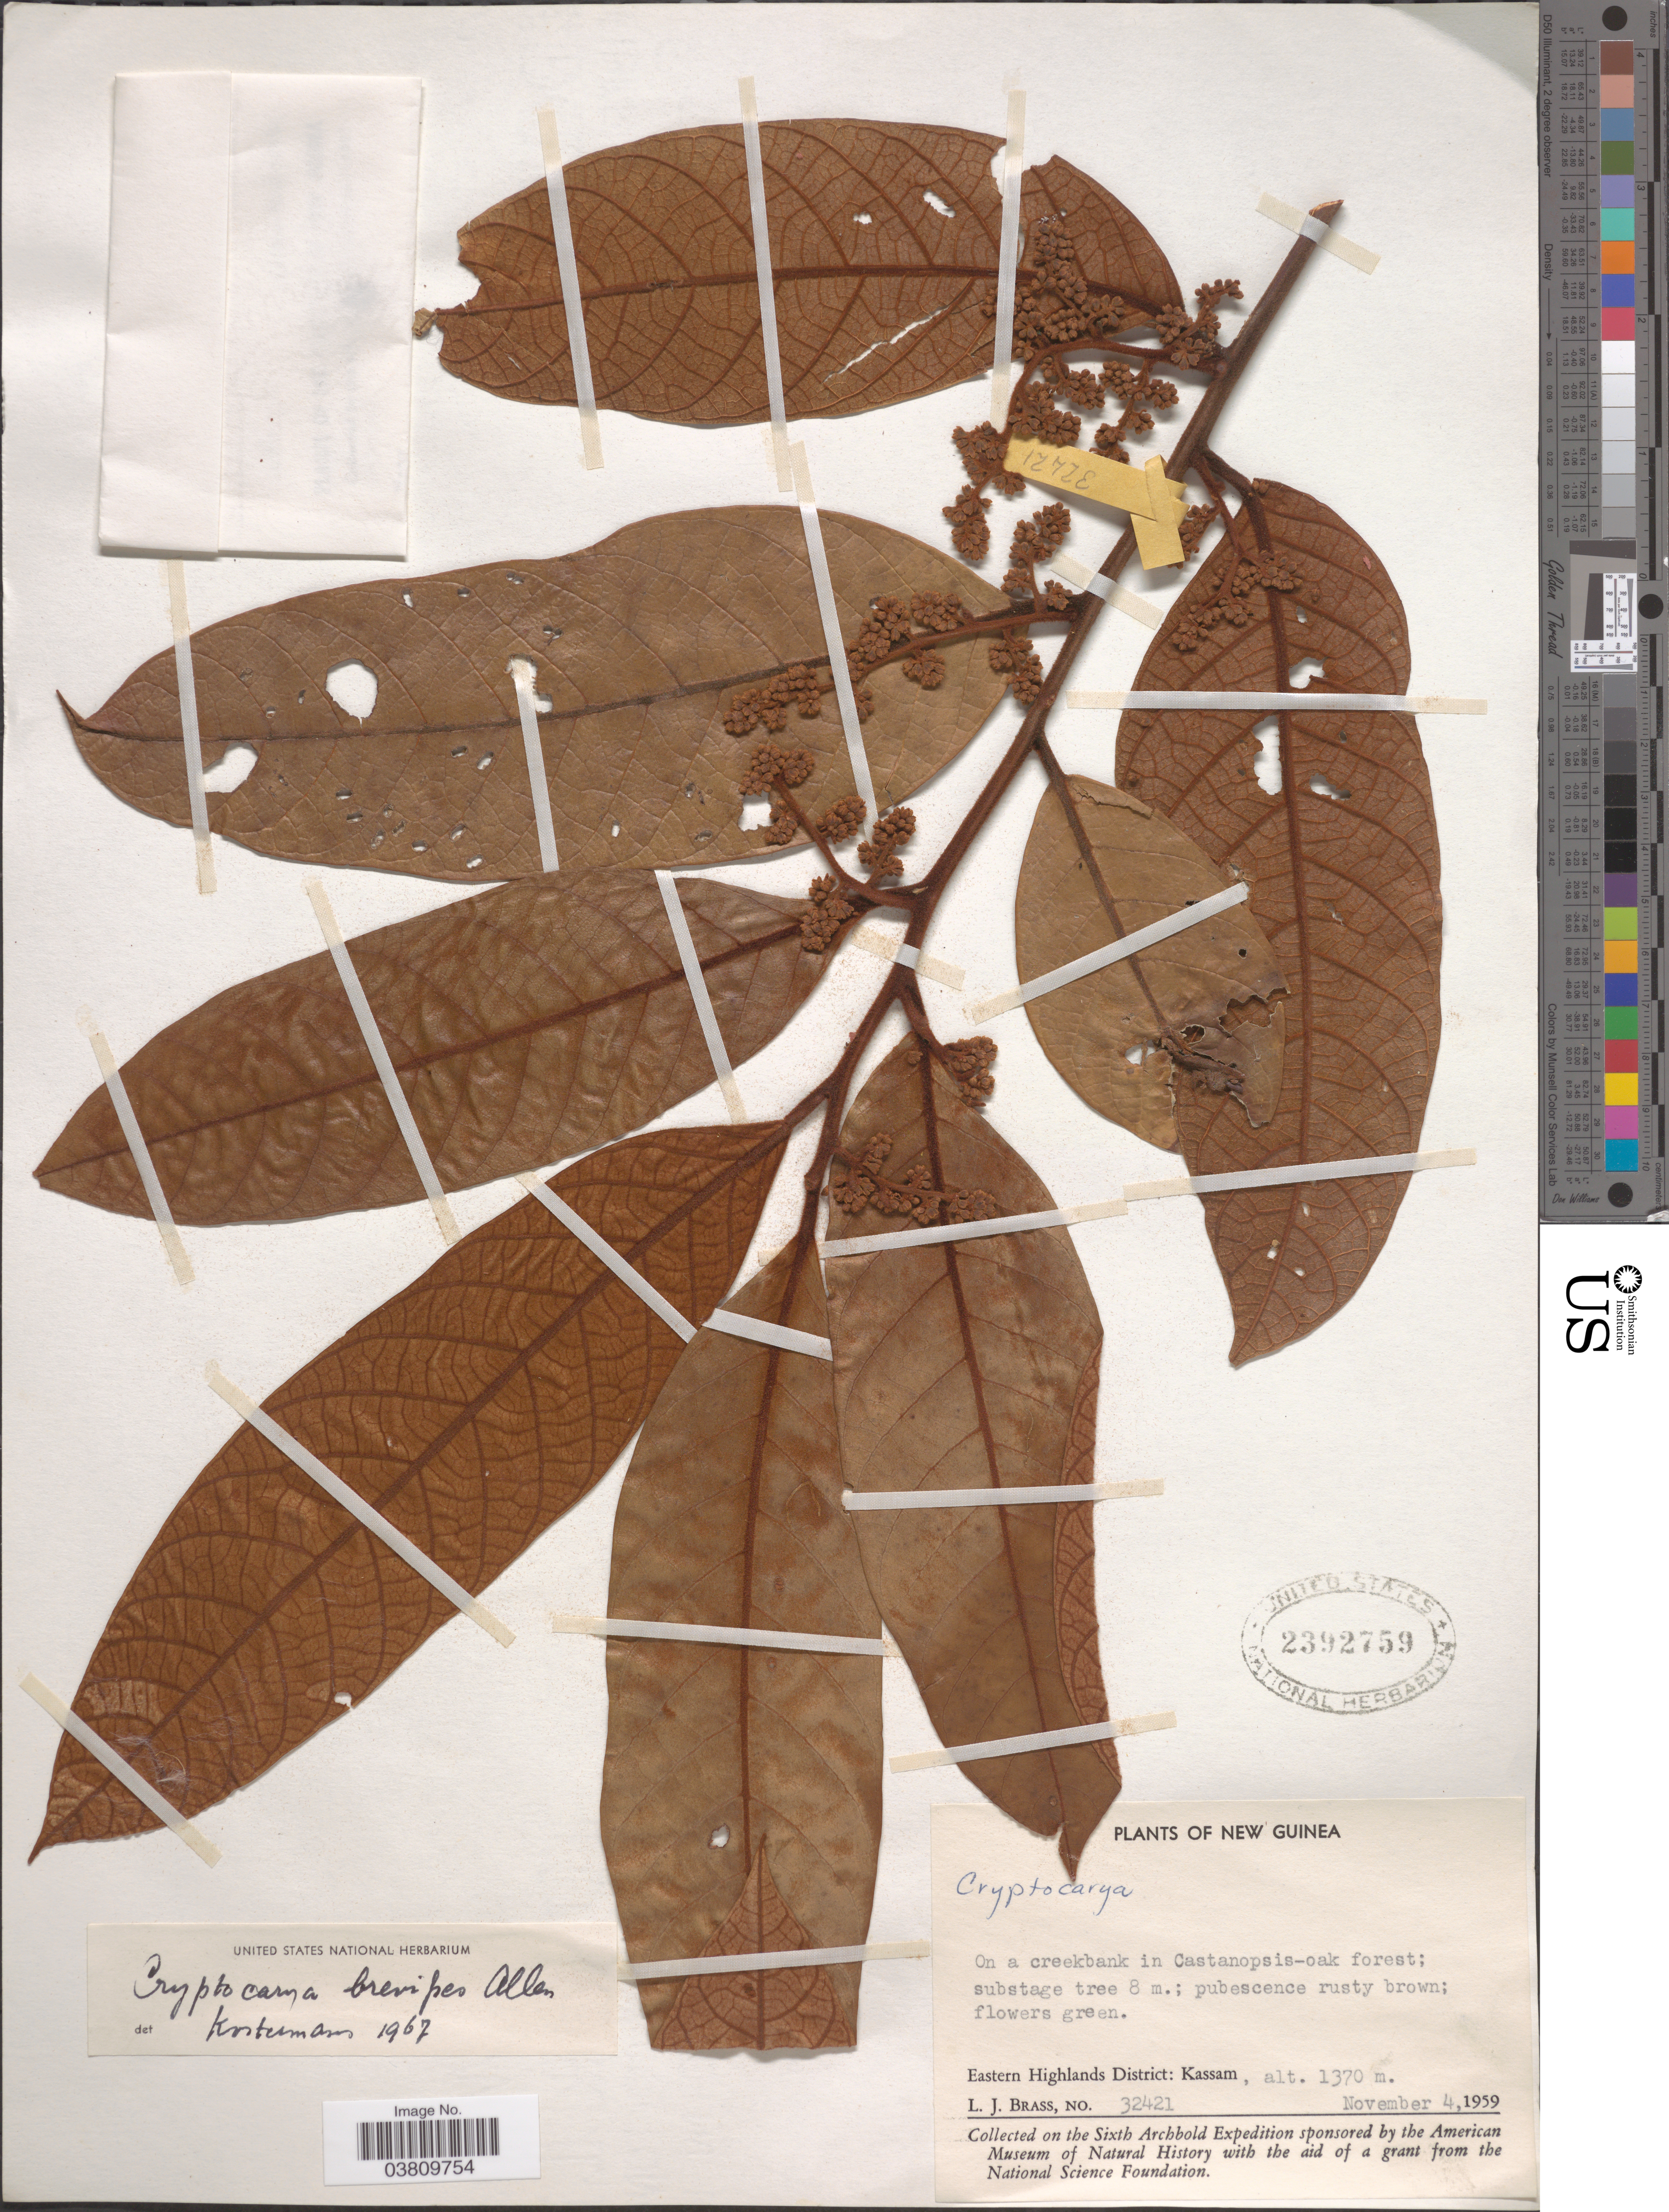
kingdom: Plantae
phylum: Tracheophyta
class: Magnoliopsida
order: Laurales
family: Lauraceae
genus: Cryptocarya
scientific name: Cryptocarya brevipes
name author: C.K. Allen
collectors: L. J. Brass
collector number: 32421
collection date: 1959-11-04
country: Papua New Guinea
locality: New Guinea. Eastern Highlands District: Kassam.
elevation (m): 1370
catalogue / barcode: US 2392759